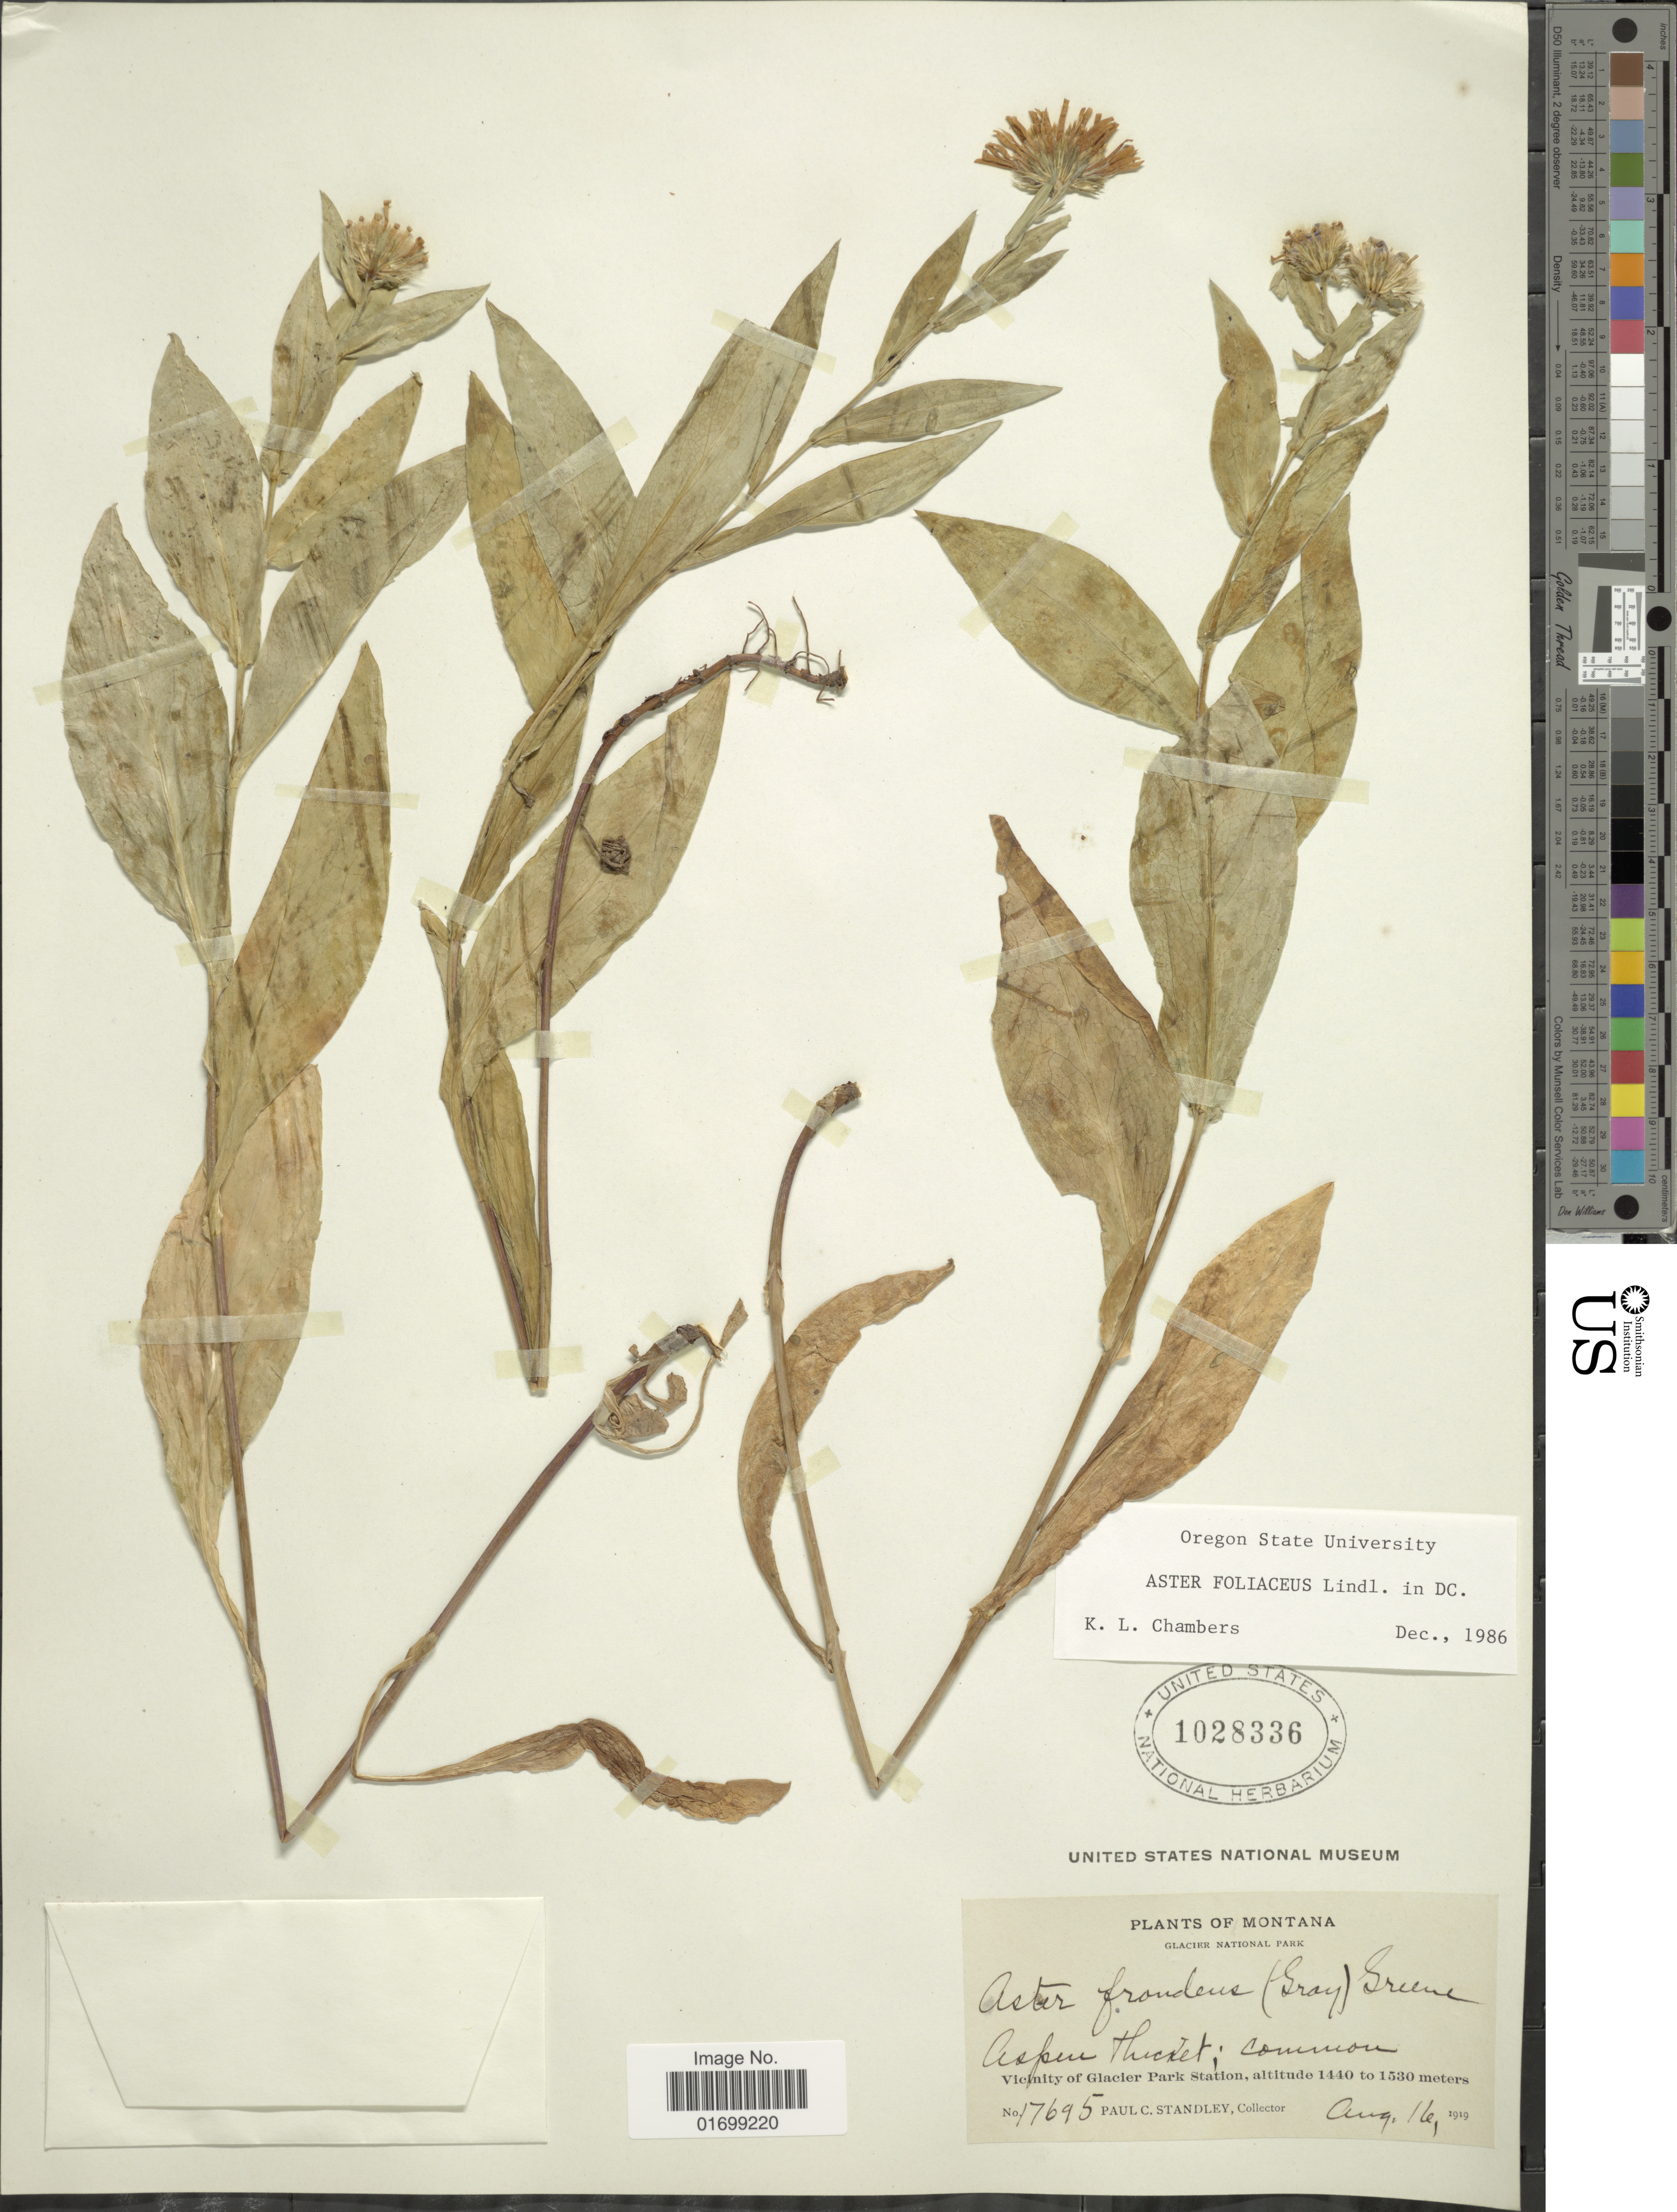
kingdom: Plantae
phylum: Tracheophyta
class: Magnoliopsida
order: Asterales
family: Asteraceae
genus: Symphyotrichum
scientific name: Symphyotrichum foliaceum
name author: (Lindl. ex DC.) G.L. Nesom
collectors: P. C. Standley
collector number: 17695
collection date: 1919-08-16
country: United States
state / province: Montana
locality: Glacier National Park, Aspen thicket, vicinity of Glacier Park Station.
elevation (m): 1440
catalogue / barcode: US 1028336